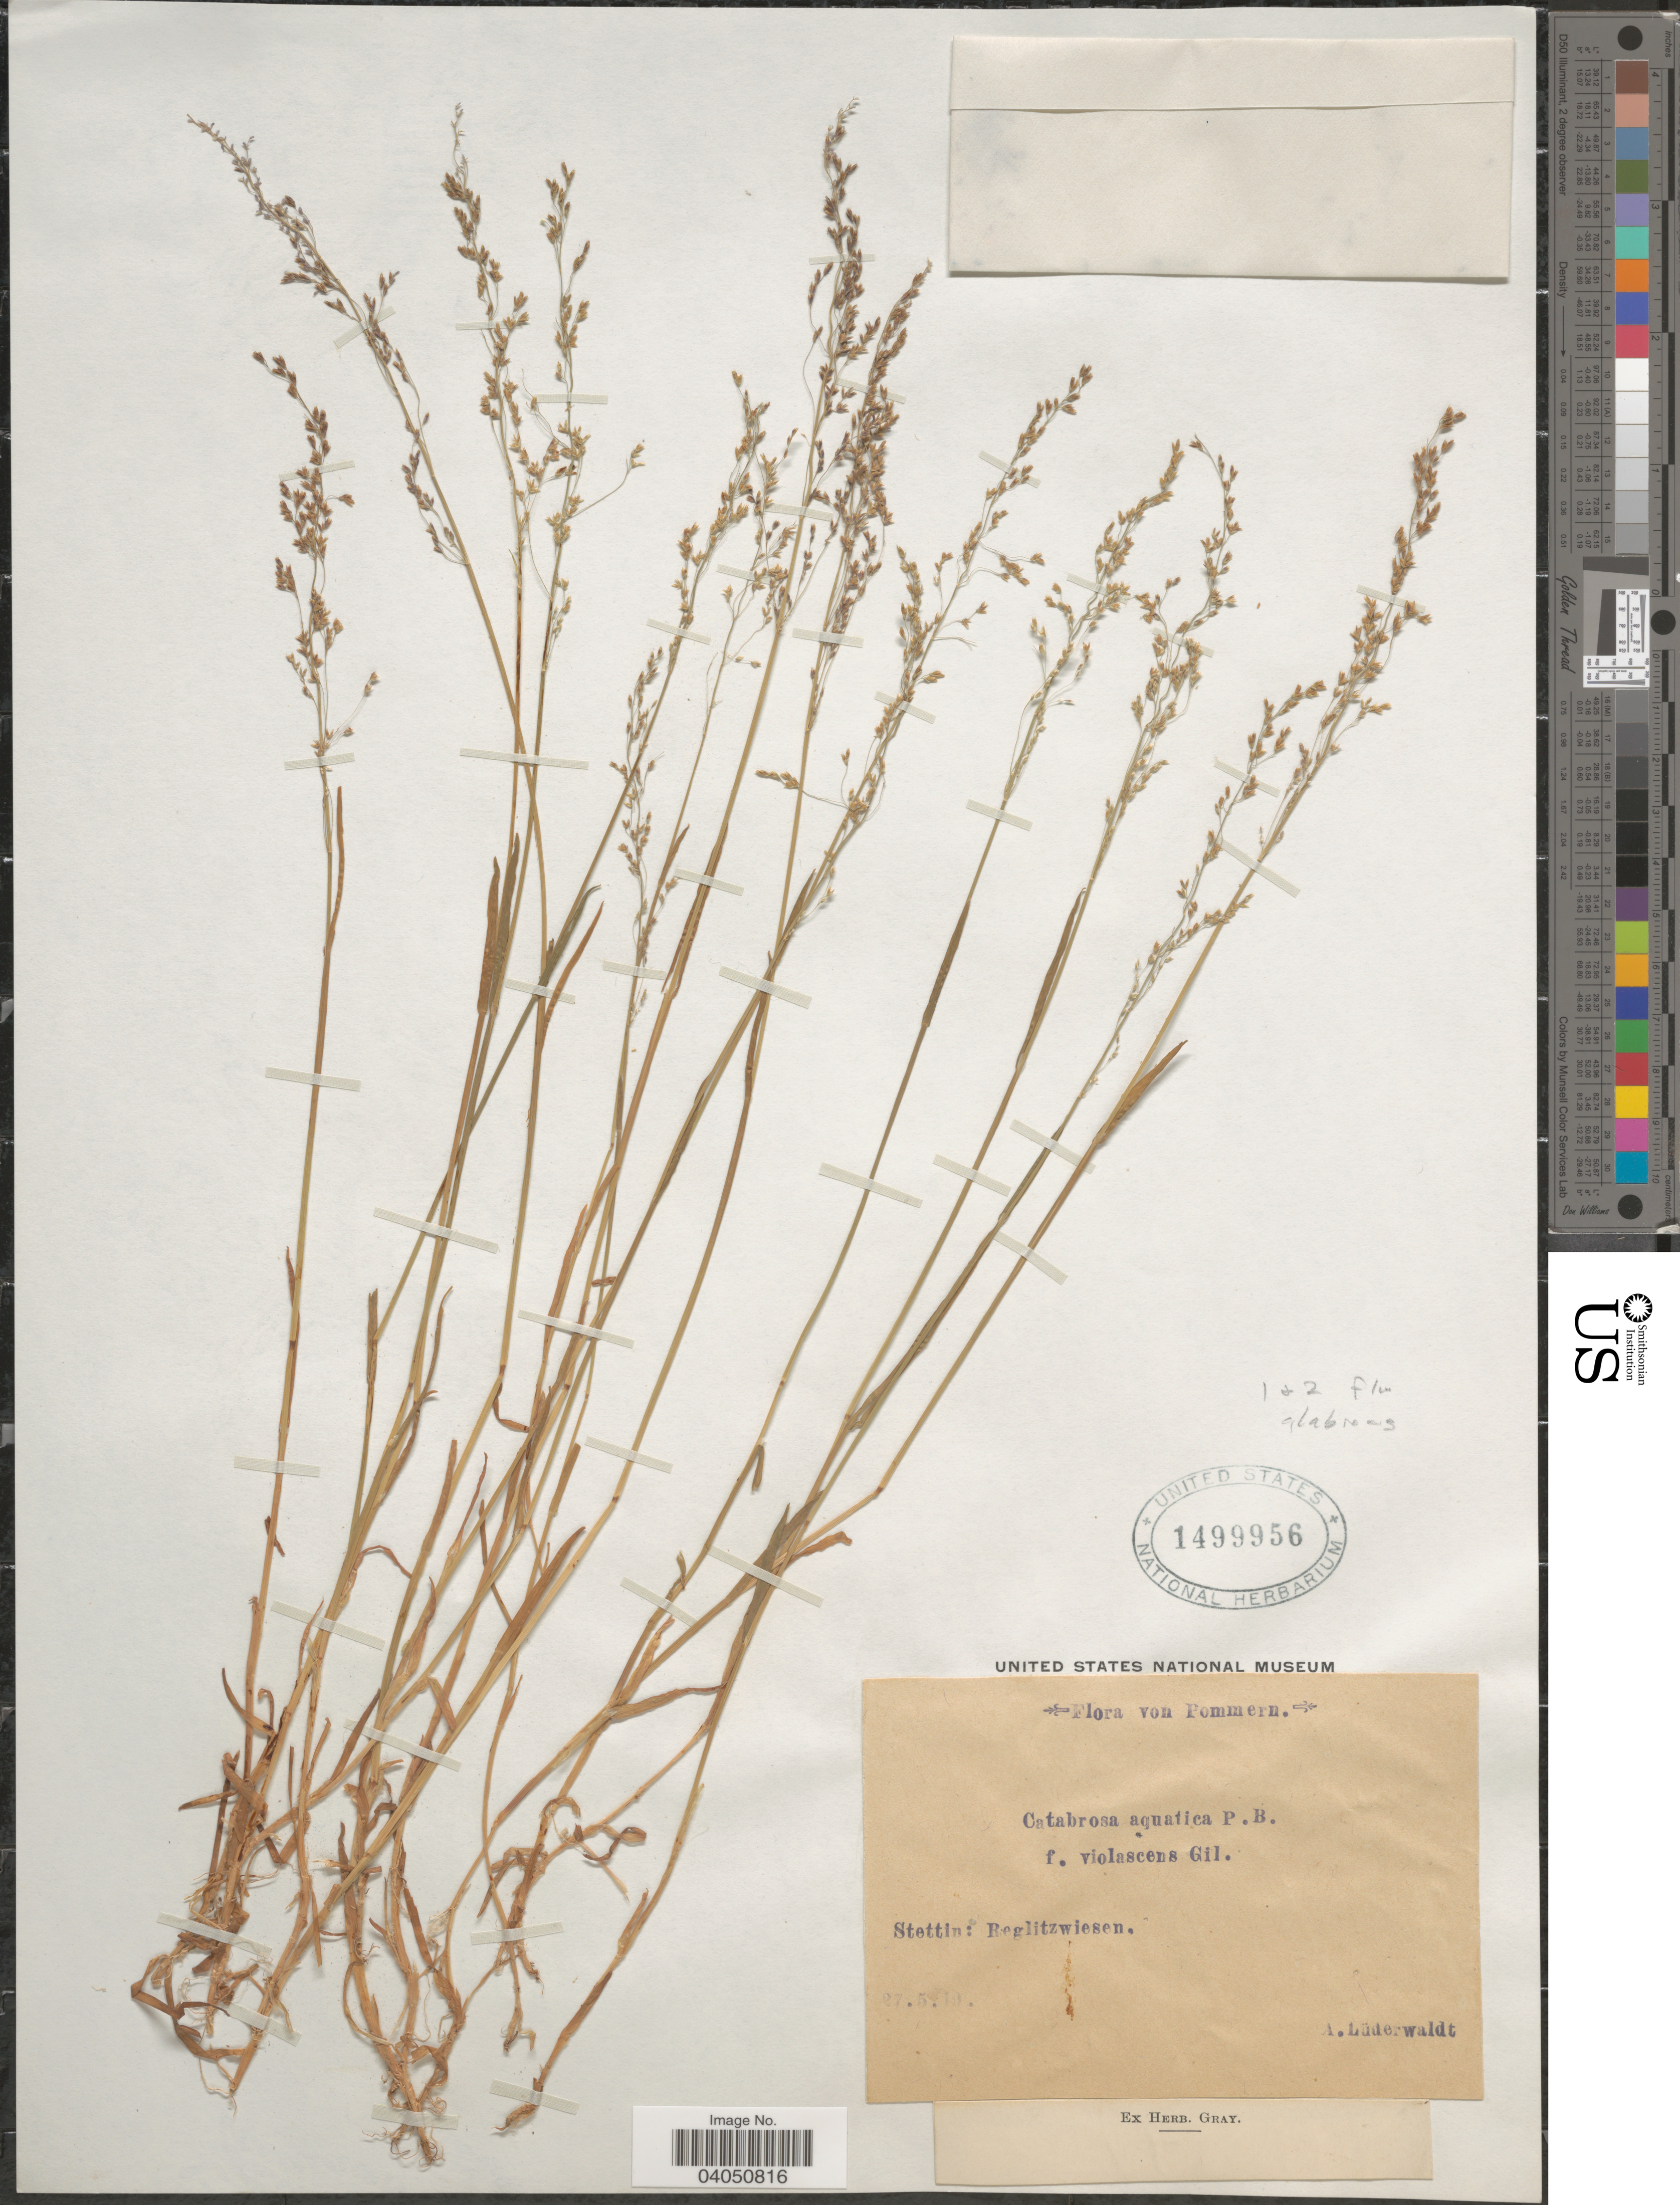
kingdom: Plantae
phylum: Tracheophyta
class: Liliopsida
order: Poales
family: Poaceae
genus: Catabrosa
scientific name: Catabrosa aquatica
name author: (L.) P. Beauv.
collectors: A. Lüderwaldt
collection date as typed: Transcribed d/m/y: 27/5/14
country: Poland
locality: Pommern. Stettin: Beglitzwiesen.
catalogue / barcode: US 1499956